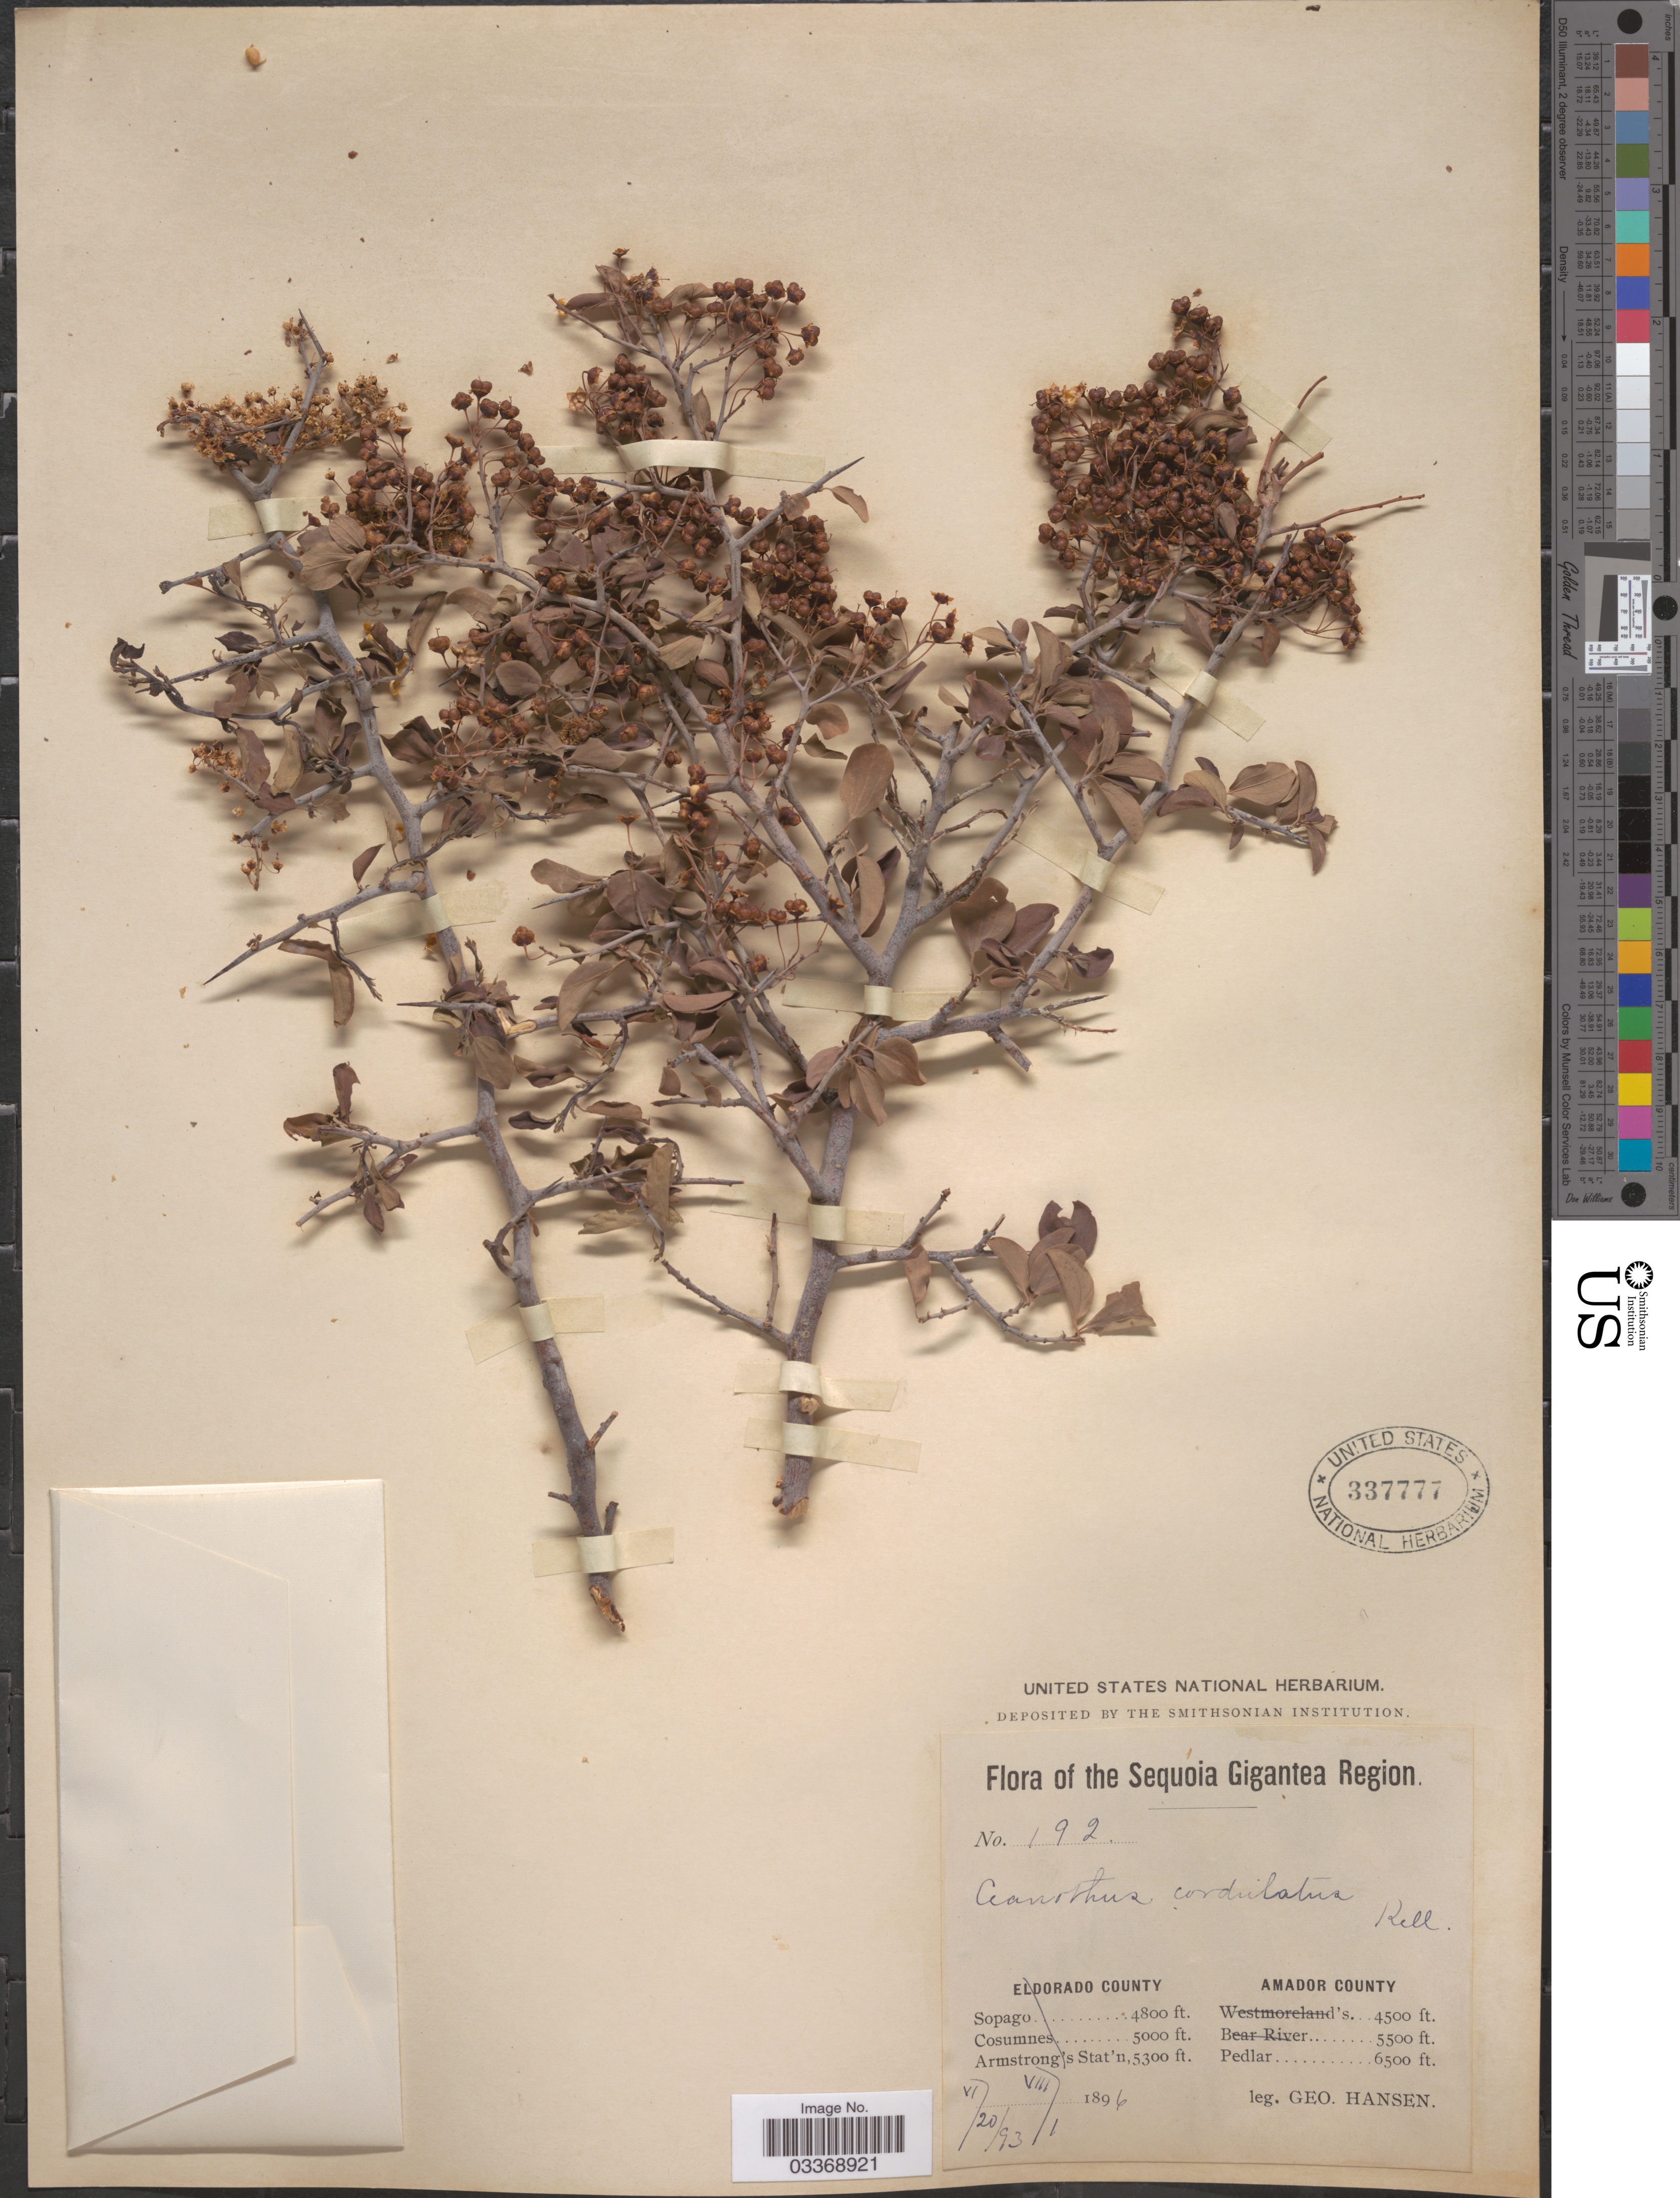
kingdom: Plantae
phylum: Tracheophyta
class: Magnoliopsida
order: Rosales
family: Rhamnaceae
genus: Ceanothus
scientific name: Ceanothus cordulatus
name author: Kellogg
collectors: G. Hansen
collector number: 192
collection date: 1893-06-20/1896-08-01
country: United States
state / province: California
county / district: Amador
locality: Sequoia Gigantea Region. Amador County. Pedlar.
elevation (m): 1981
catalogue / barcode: US 337777